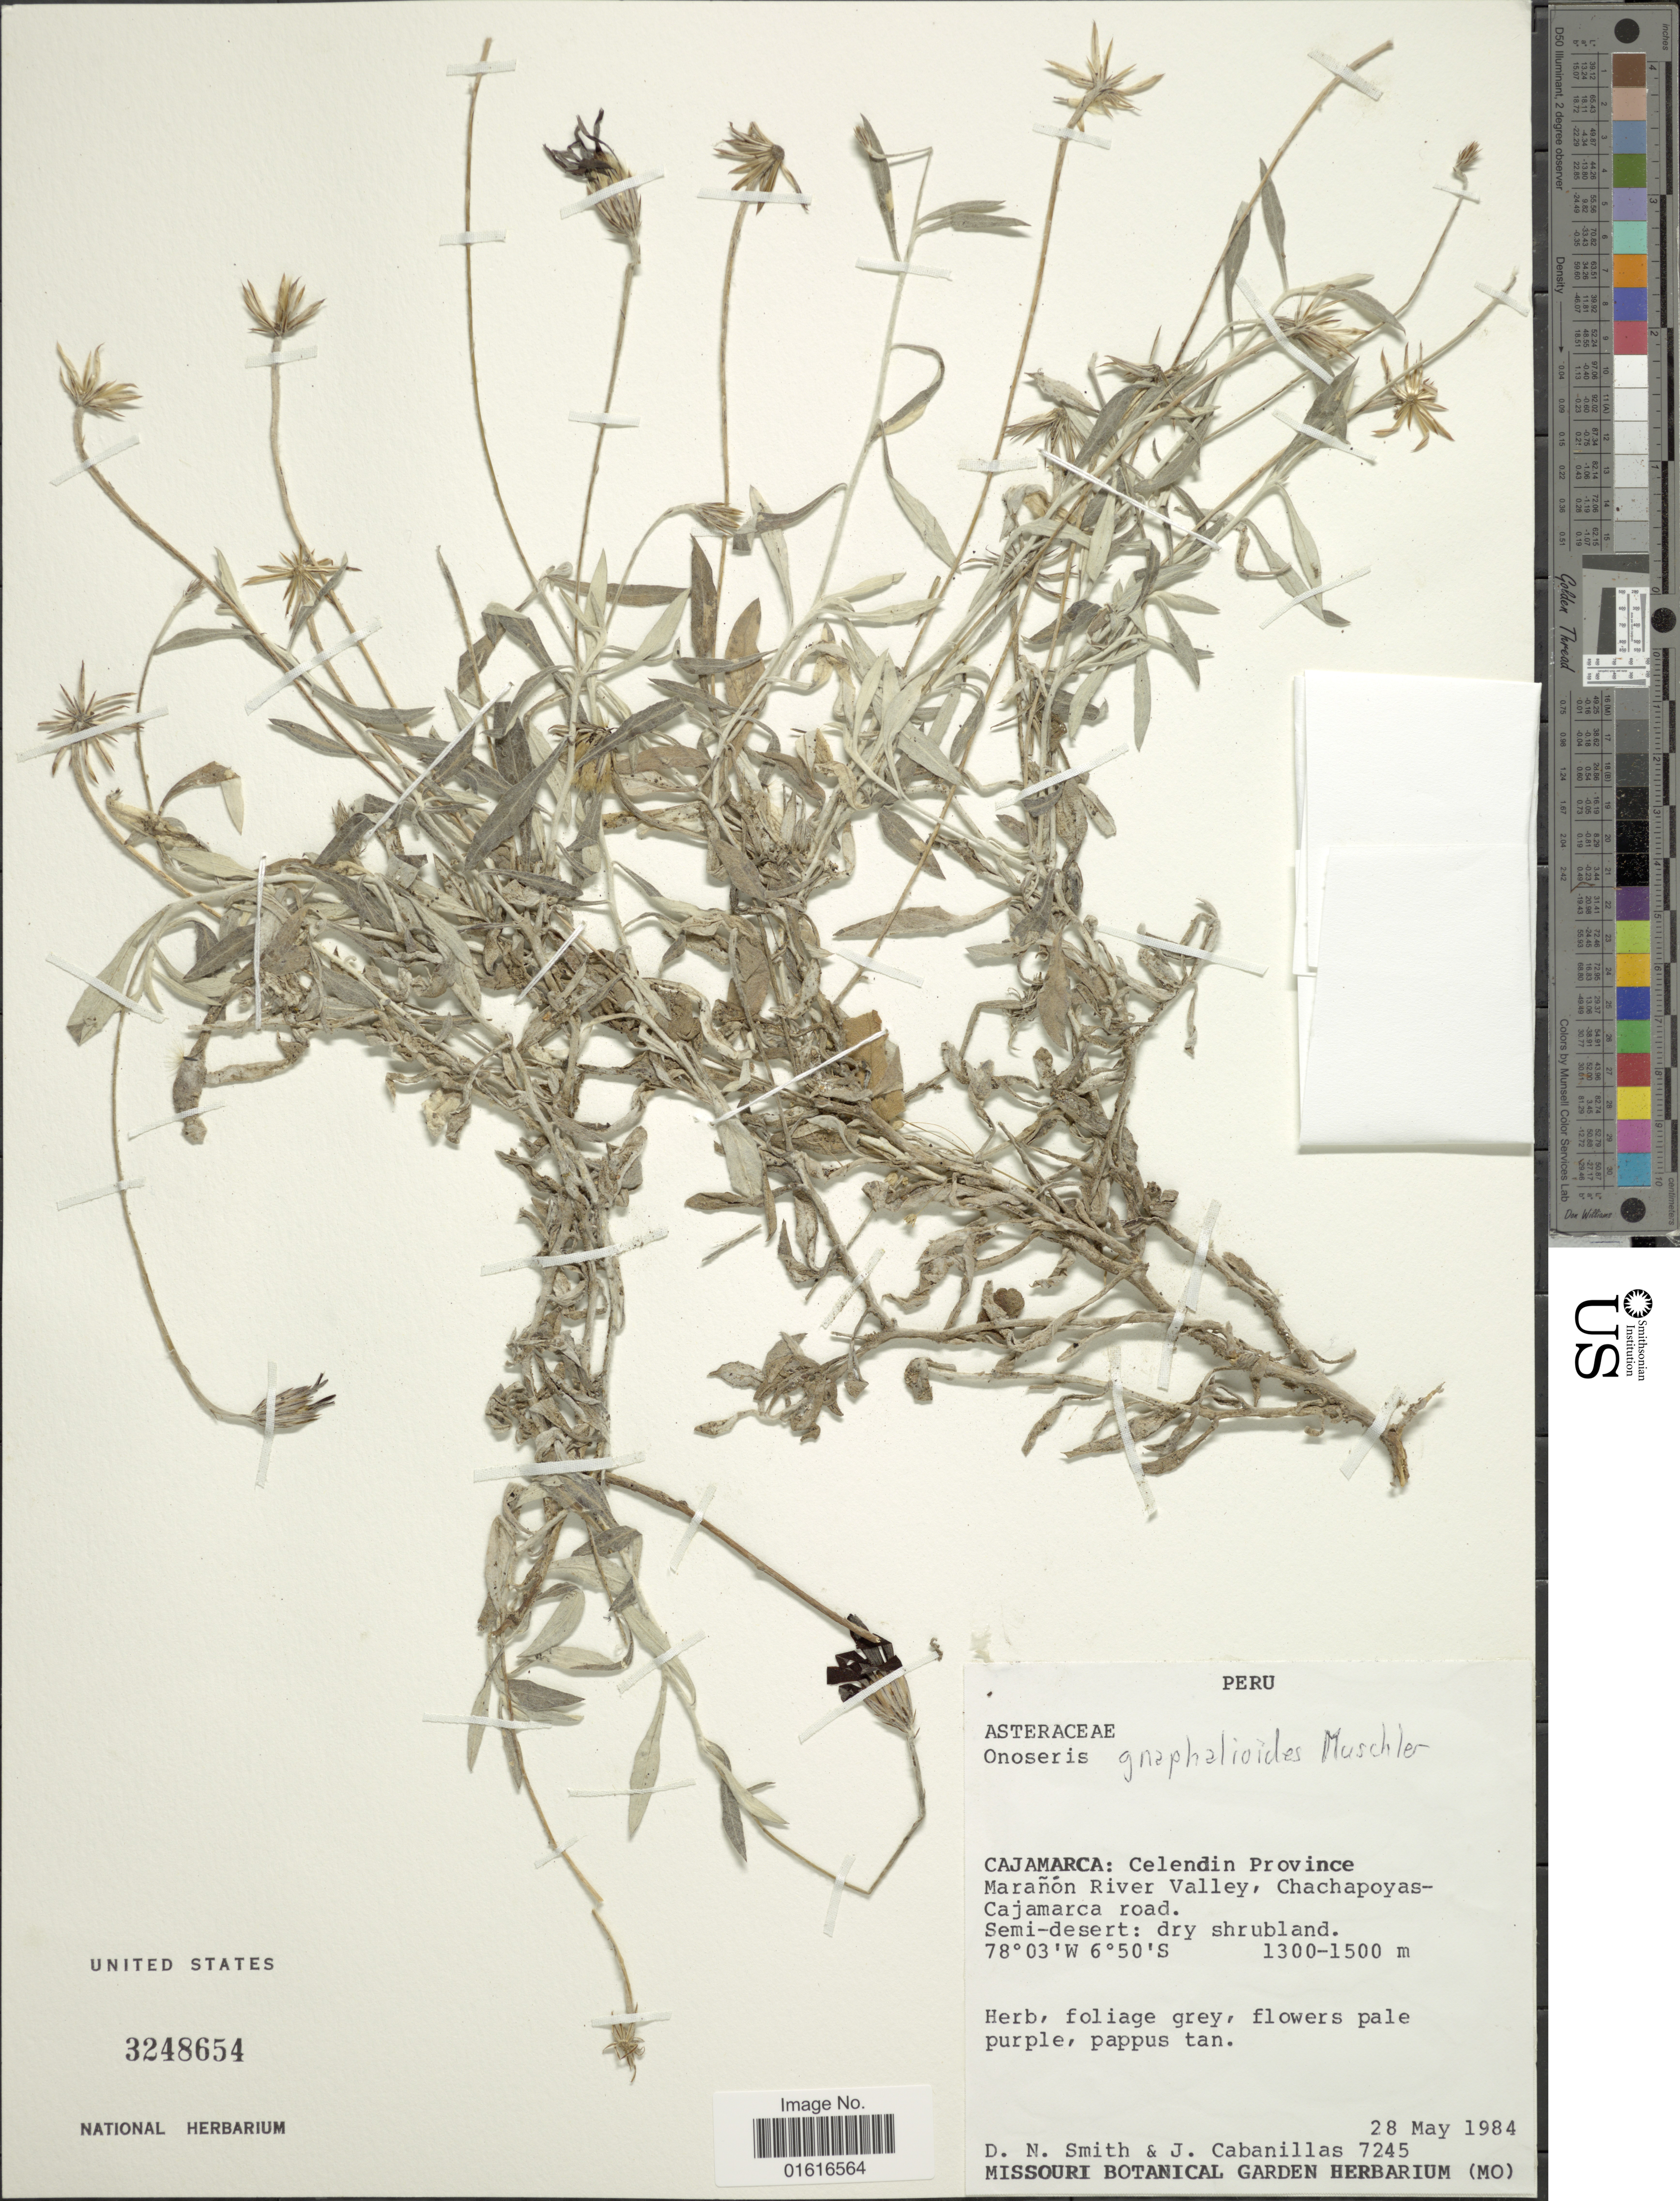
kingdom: Plantae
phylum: Tracheophyta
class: Magnoliopsida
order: Asterales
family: Asteraceae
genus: Onoseris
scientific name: Onoseris gnaphalioides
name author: Muschl.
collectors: D. Smith & J. Cabanillas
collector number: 7245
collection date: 1984-05-28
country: Peru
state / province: Cajamarca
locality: Celendin Province, Maranon River Valley, Chachapoyas-Cajamarca road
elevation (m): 1300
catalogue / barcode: US 3248654